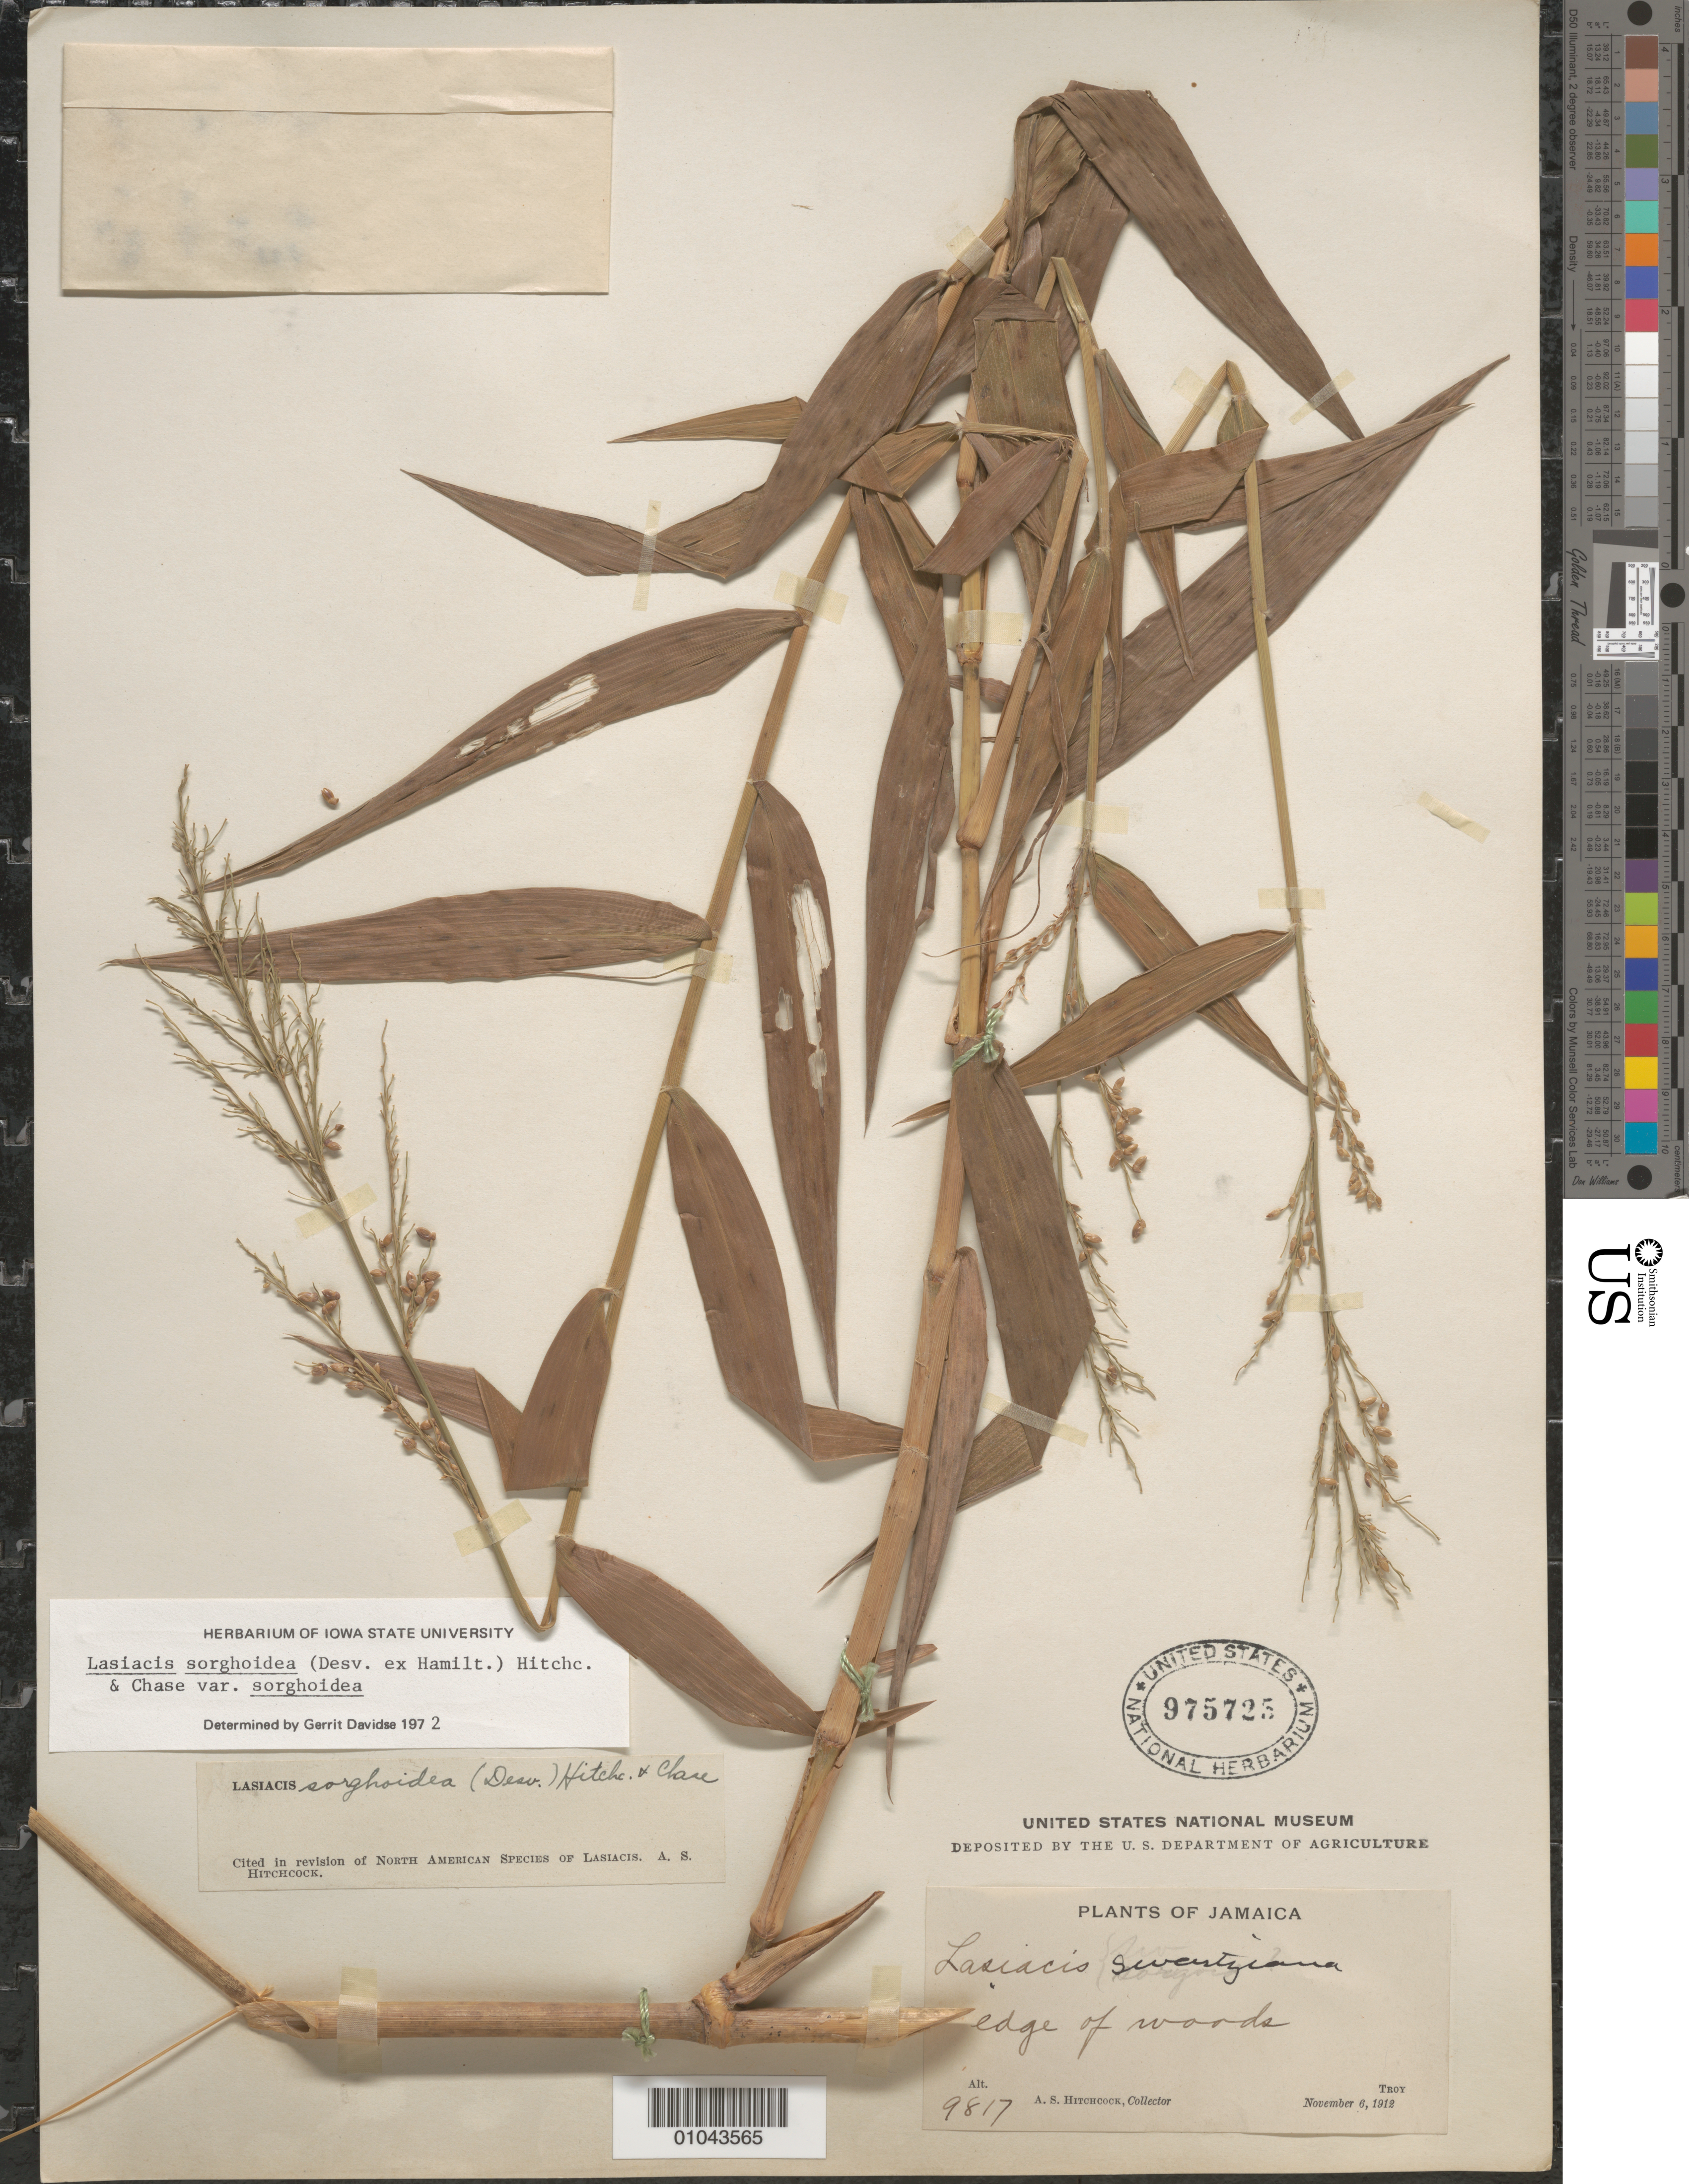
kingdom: Plantae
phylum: Tracheophyta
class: Liliopsida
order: Poales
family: Poaceae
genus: Lasiacis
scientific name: Lasiacis sorghoidea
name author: (Desv. ex Ham.) Hitchc. & Chase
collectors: A. S. Hitchcock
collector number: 9817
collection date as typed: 06 Nov 1912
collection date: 1912-11-06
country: Jamaica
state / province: Trelawny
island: Jamaica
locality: Troy, edge of woods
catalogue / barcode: US 975725